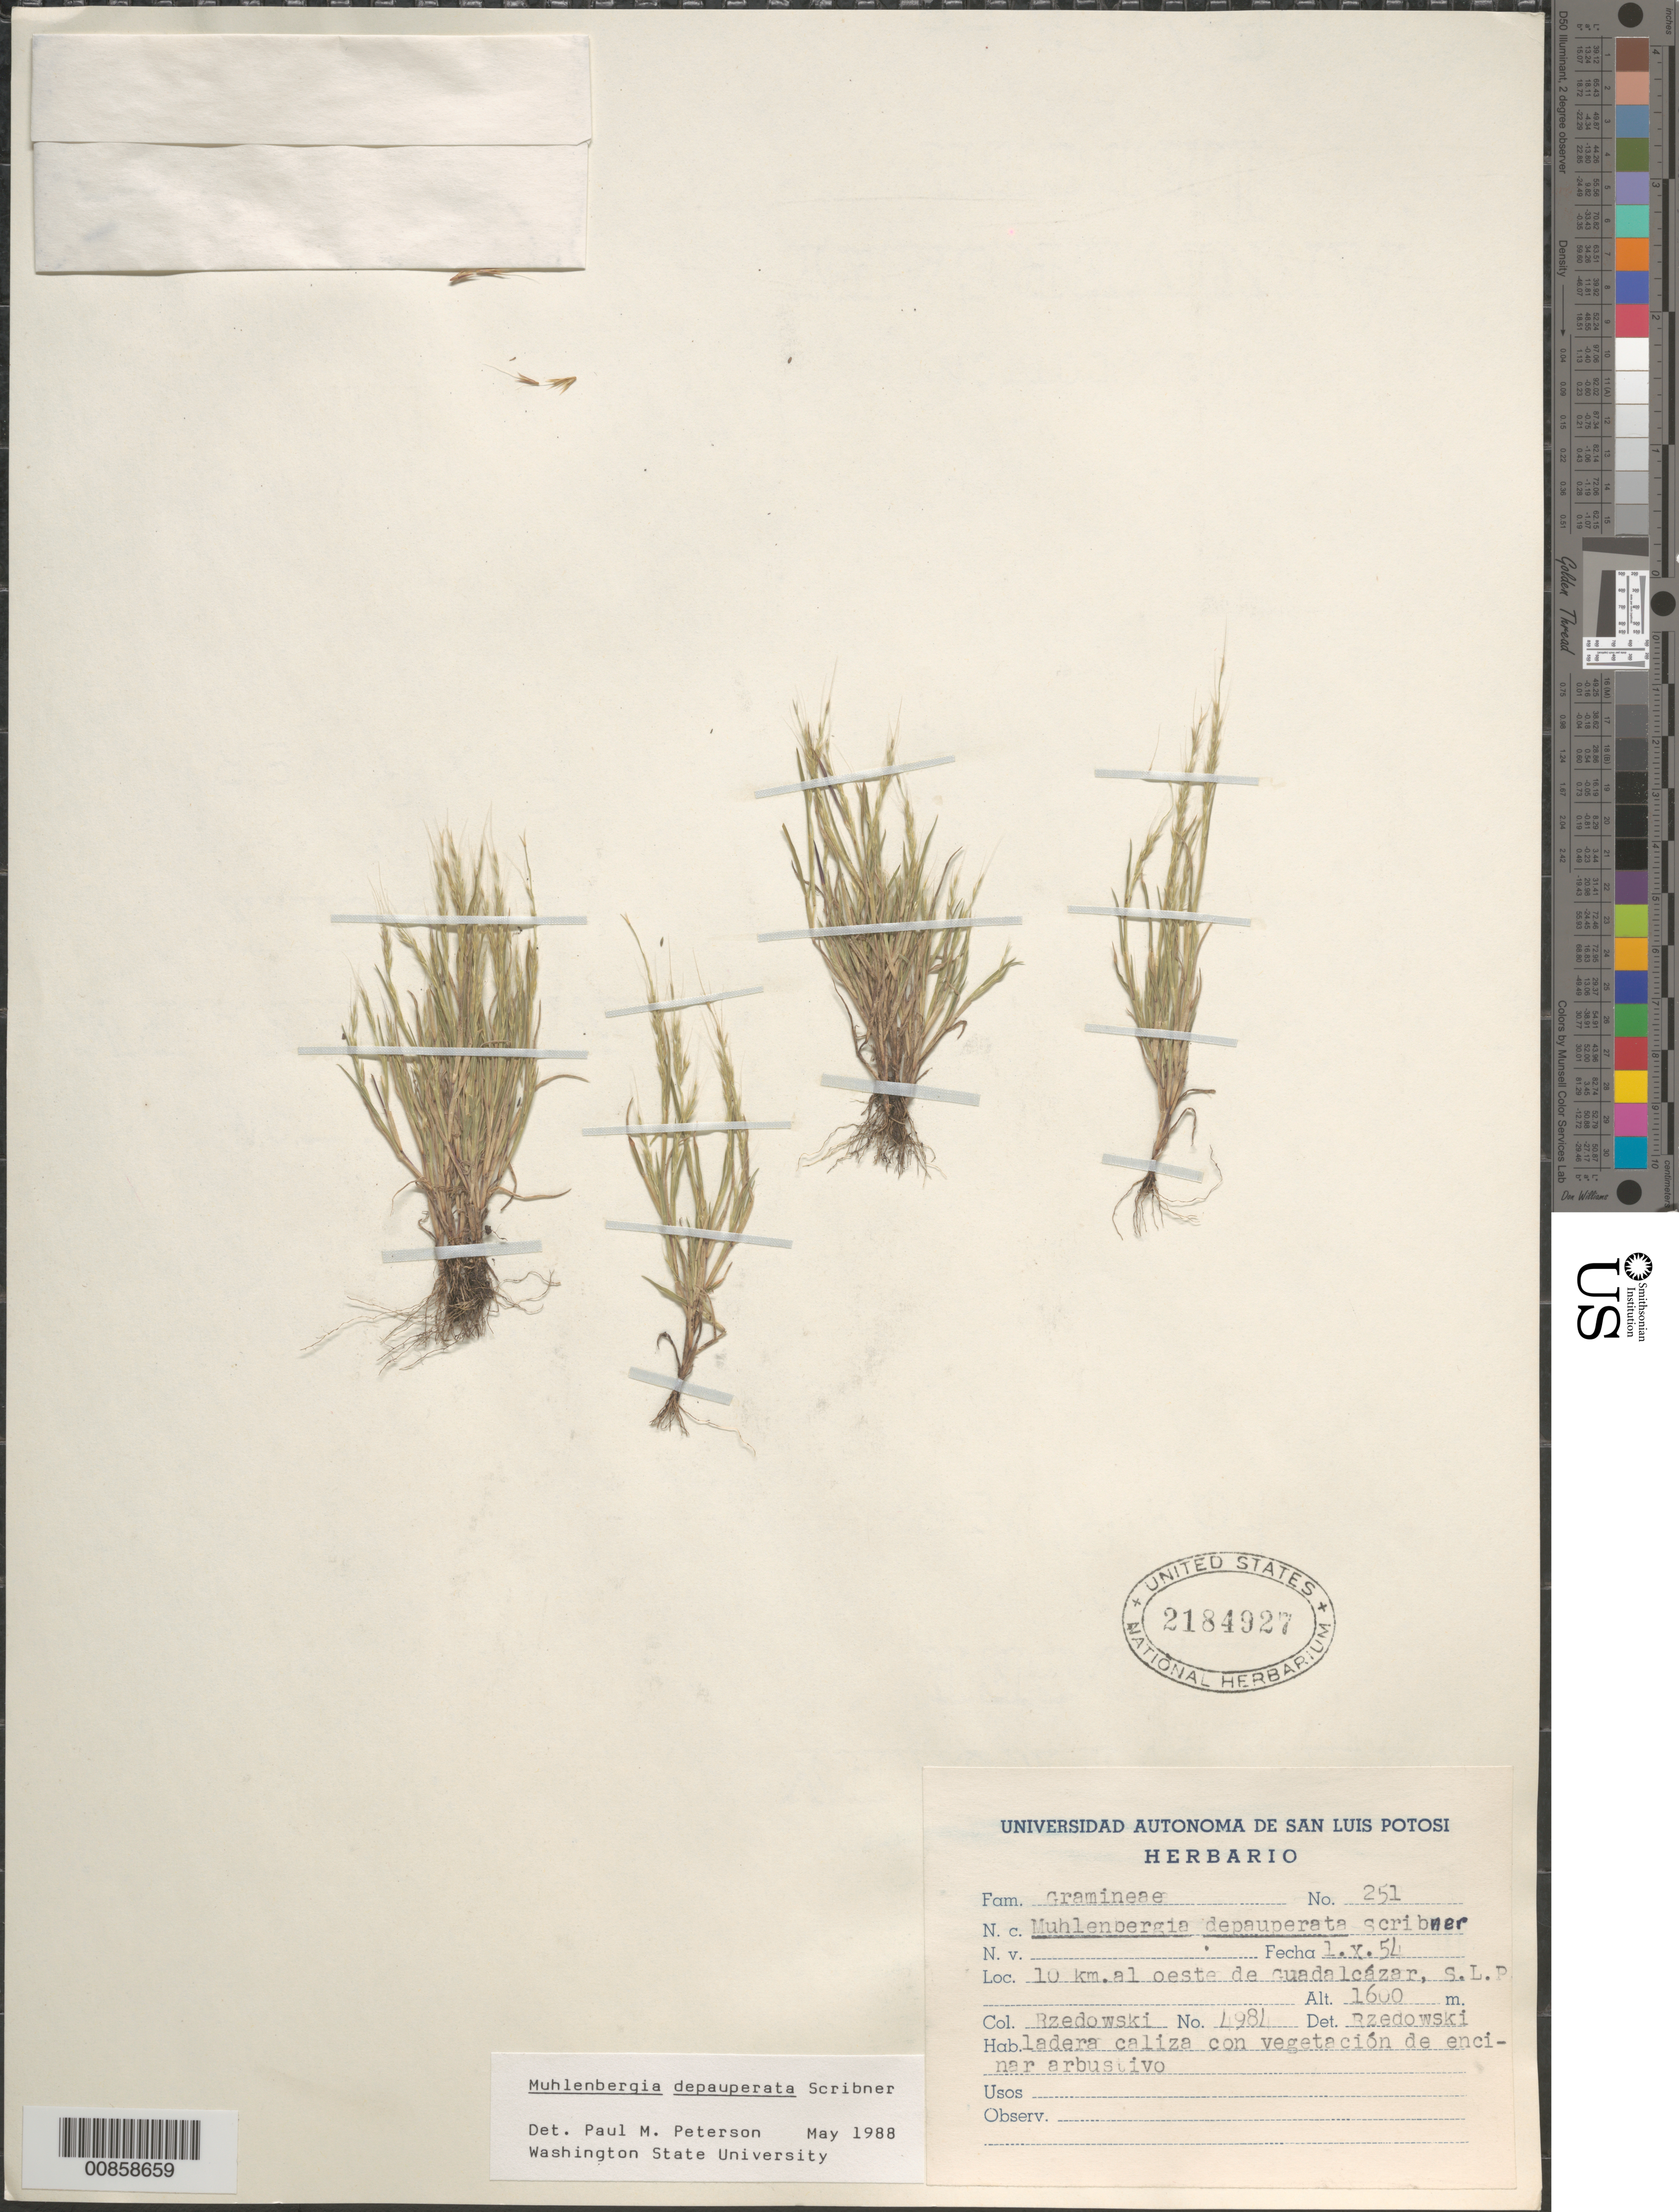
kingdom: Plantae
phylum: Tracheophyta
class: Liliopsida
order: Poales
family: Poaceae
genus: Muhlenbergia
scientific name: Muhlenbergia depauperata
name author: Scribn.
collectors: Rzedowski, --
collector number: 4981/251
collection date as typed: Transcribed d/m/y: 1/10/54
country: Mexico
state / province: San Luis Potosí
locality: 10 km.al oeste de Guadalcázar.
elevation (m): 1600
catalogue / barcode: US 2184927